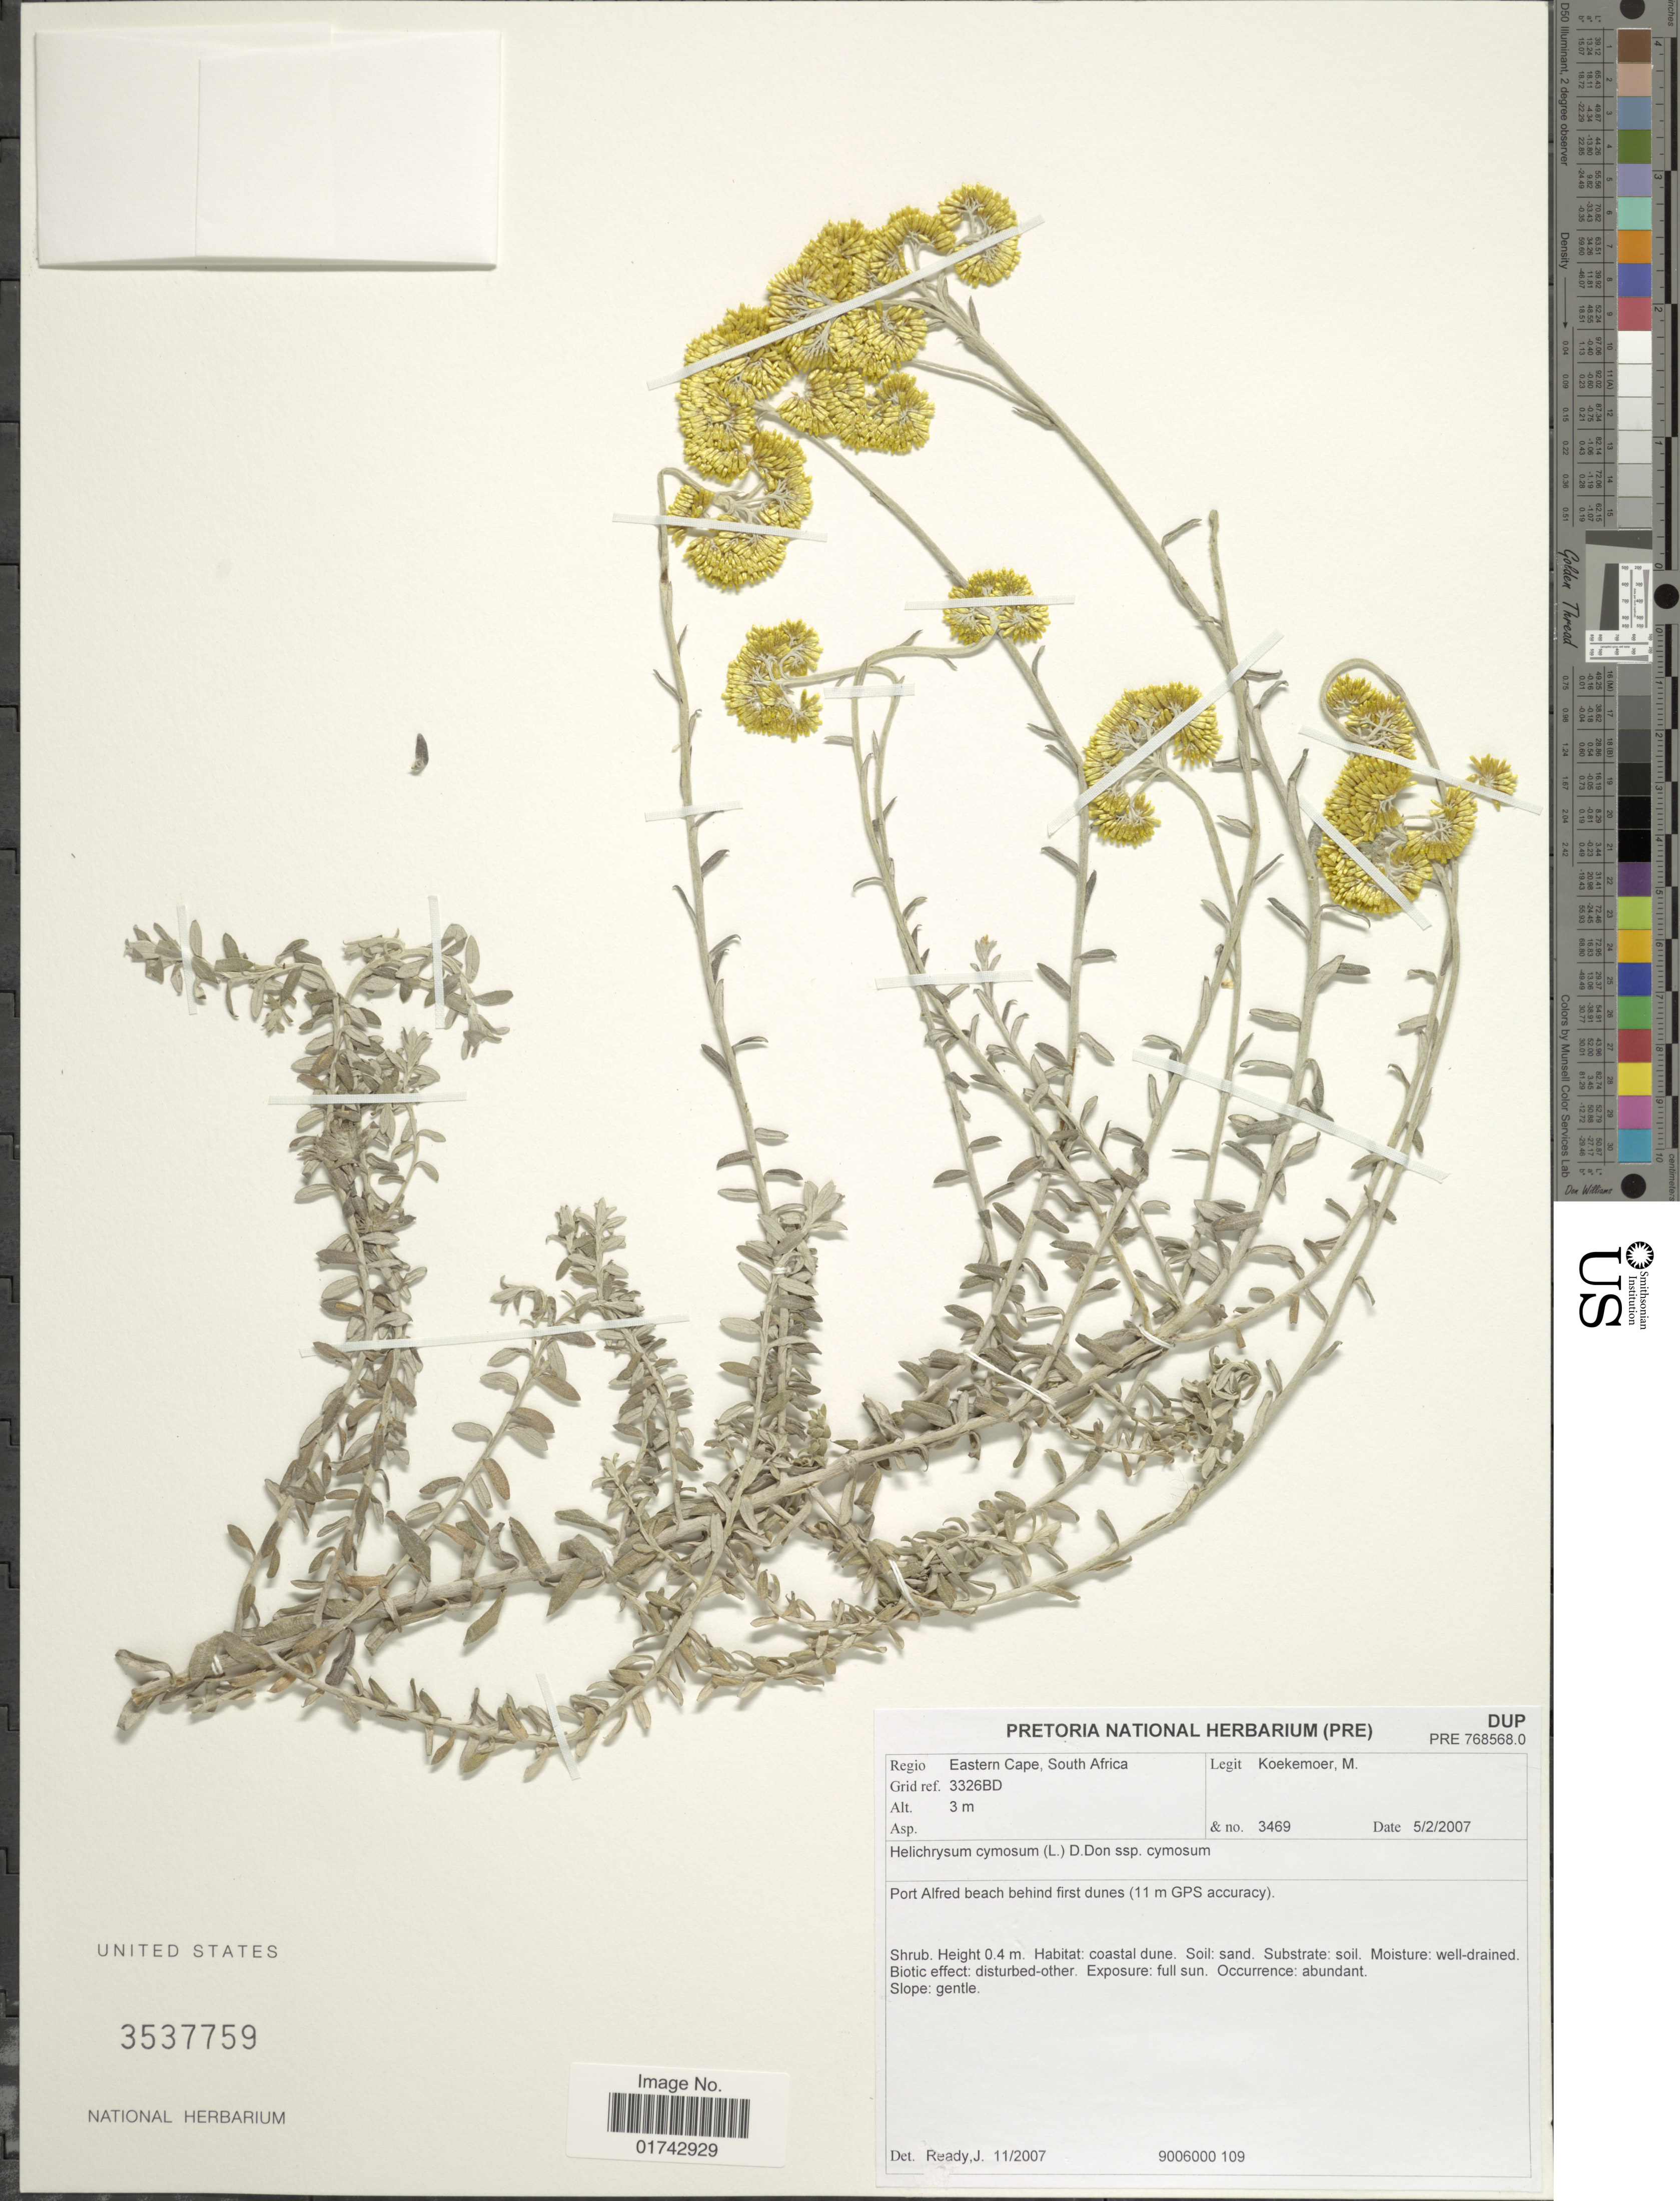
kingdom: Plantae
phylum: Tracheophyta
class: Magnoliopsida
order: Asterales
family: Asteraceae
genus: Helichrysum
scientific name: Helichrysum cymosum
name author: (L.) D. Don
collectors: M. Koekemoer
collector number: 3469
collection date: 2007-02-05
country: South Africa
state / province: Eastern Cape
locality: Regio Eastern Cape, South Africa, Grid ref. 3326BD, Port Alfred beach behind first dunes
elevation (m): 3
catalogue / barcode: US 3537759